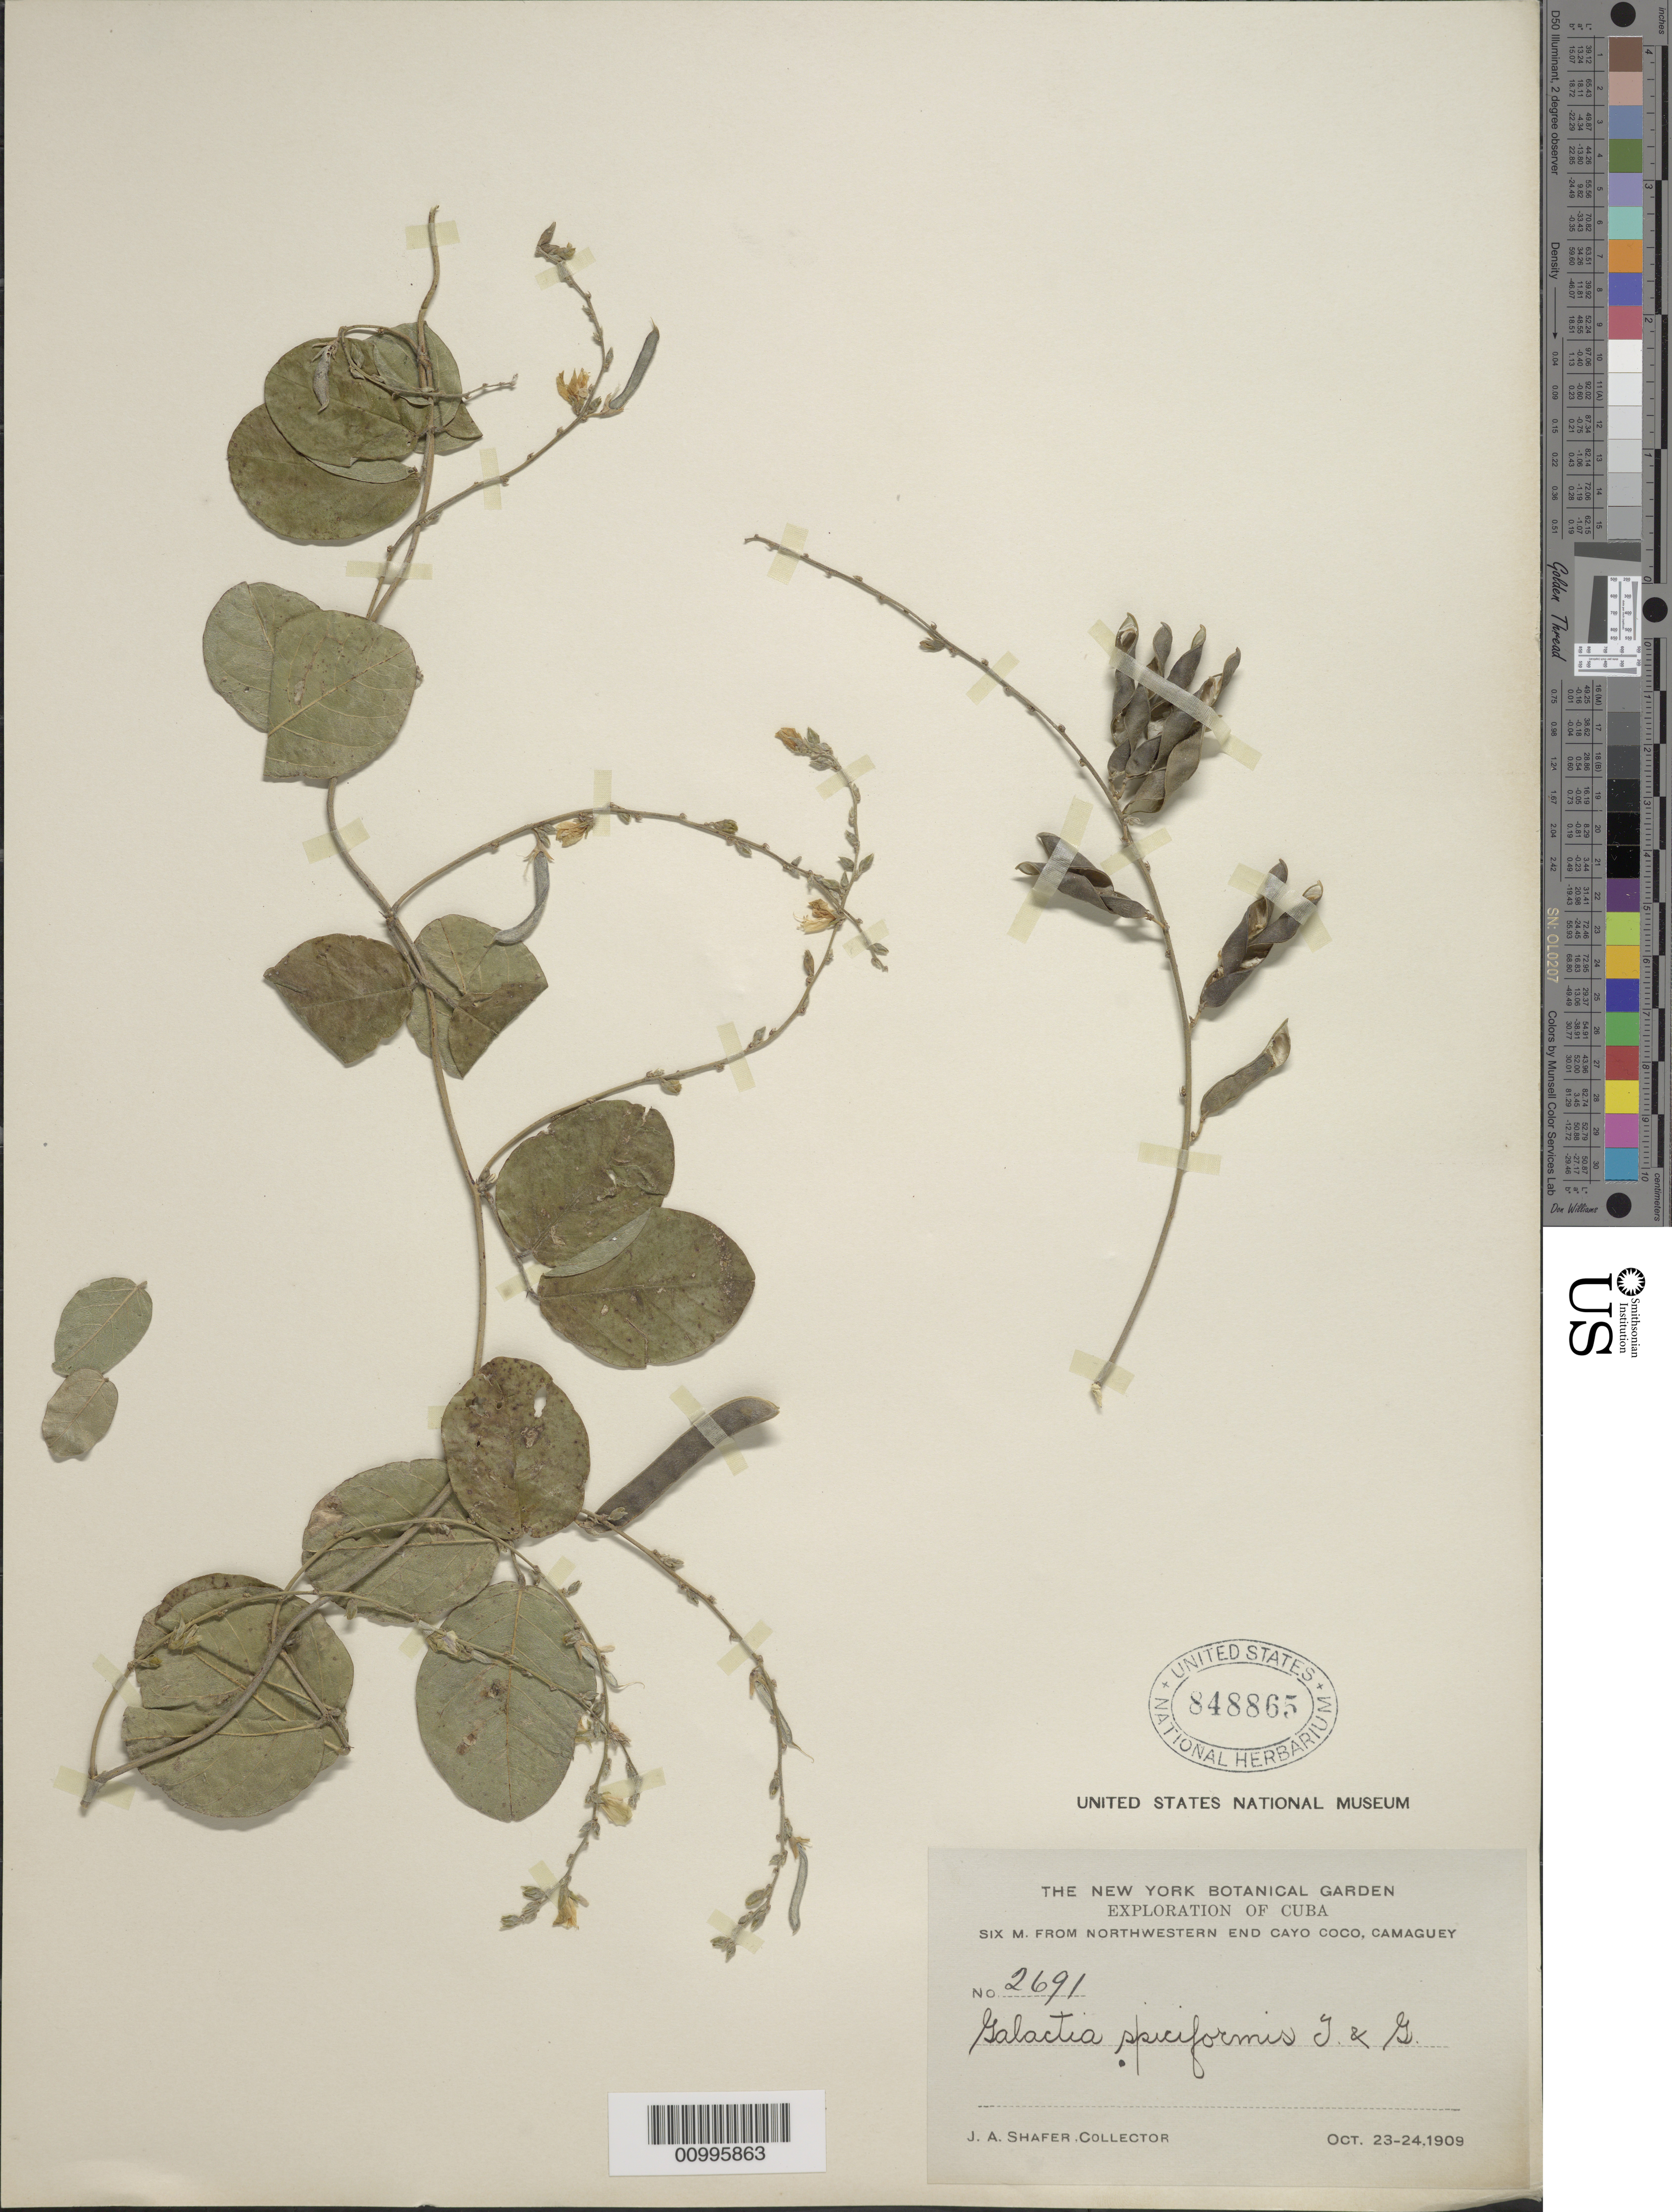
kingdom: Plantae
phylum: Tracheophyta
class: Magnoliopsida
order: Fabales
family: Fabaceae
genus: Galactia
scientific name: Galactia spiciformis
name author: Torr. & A. Gray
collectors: J. A. Shafer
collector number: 2691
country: Cuba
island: Cuba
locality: six M from NW end Cayo Coco, Camaguey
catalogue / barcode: US 848865